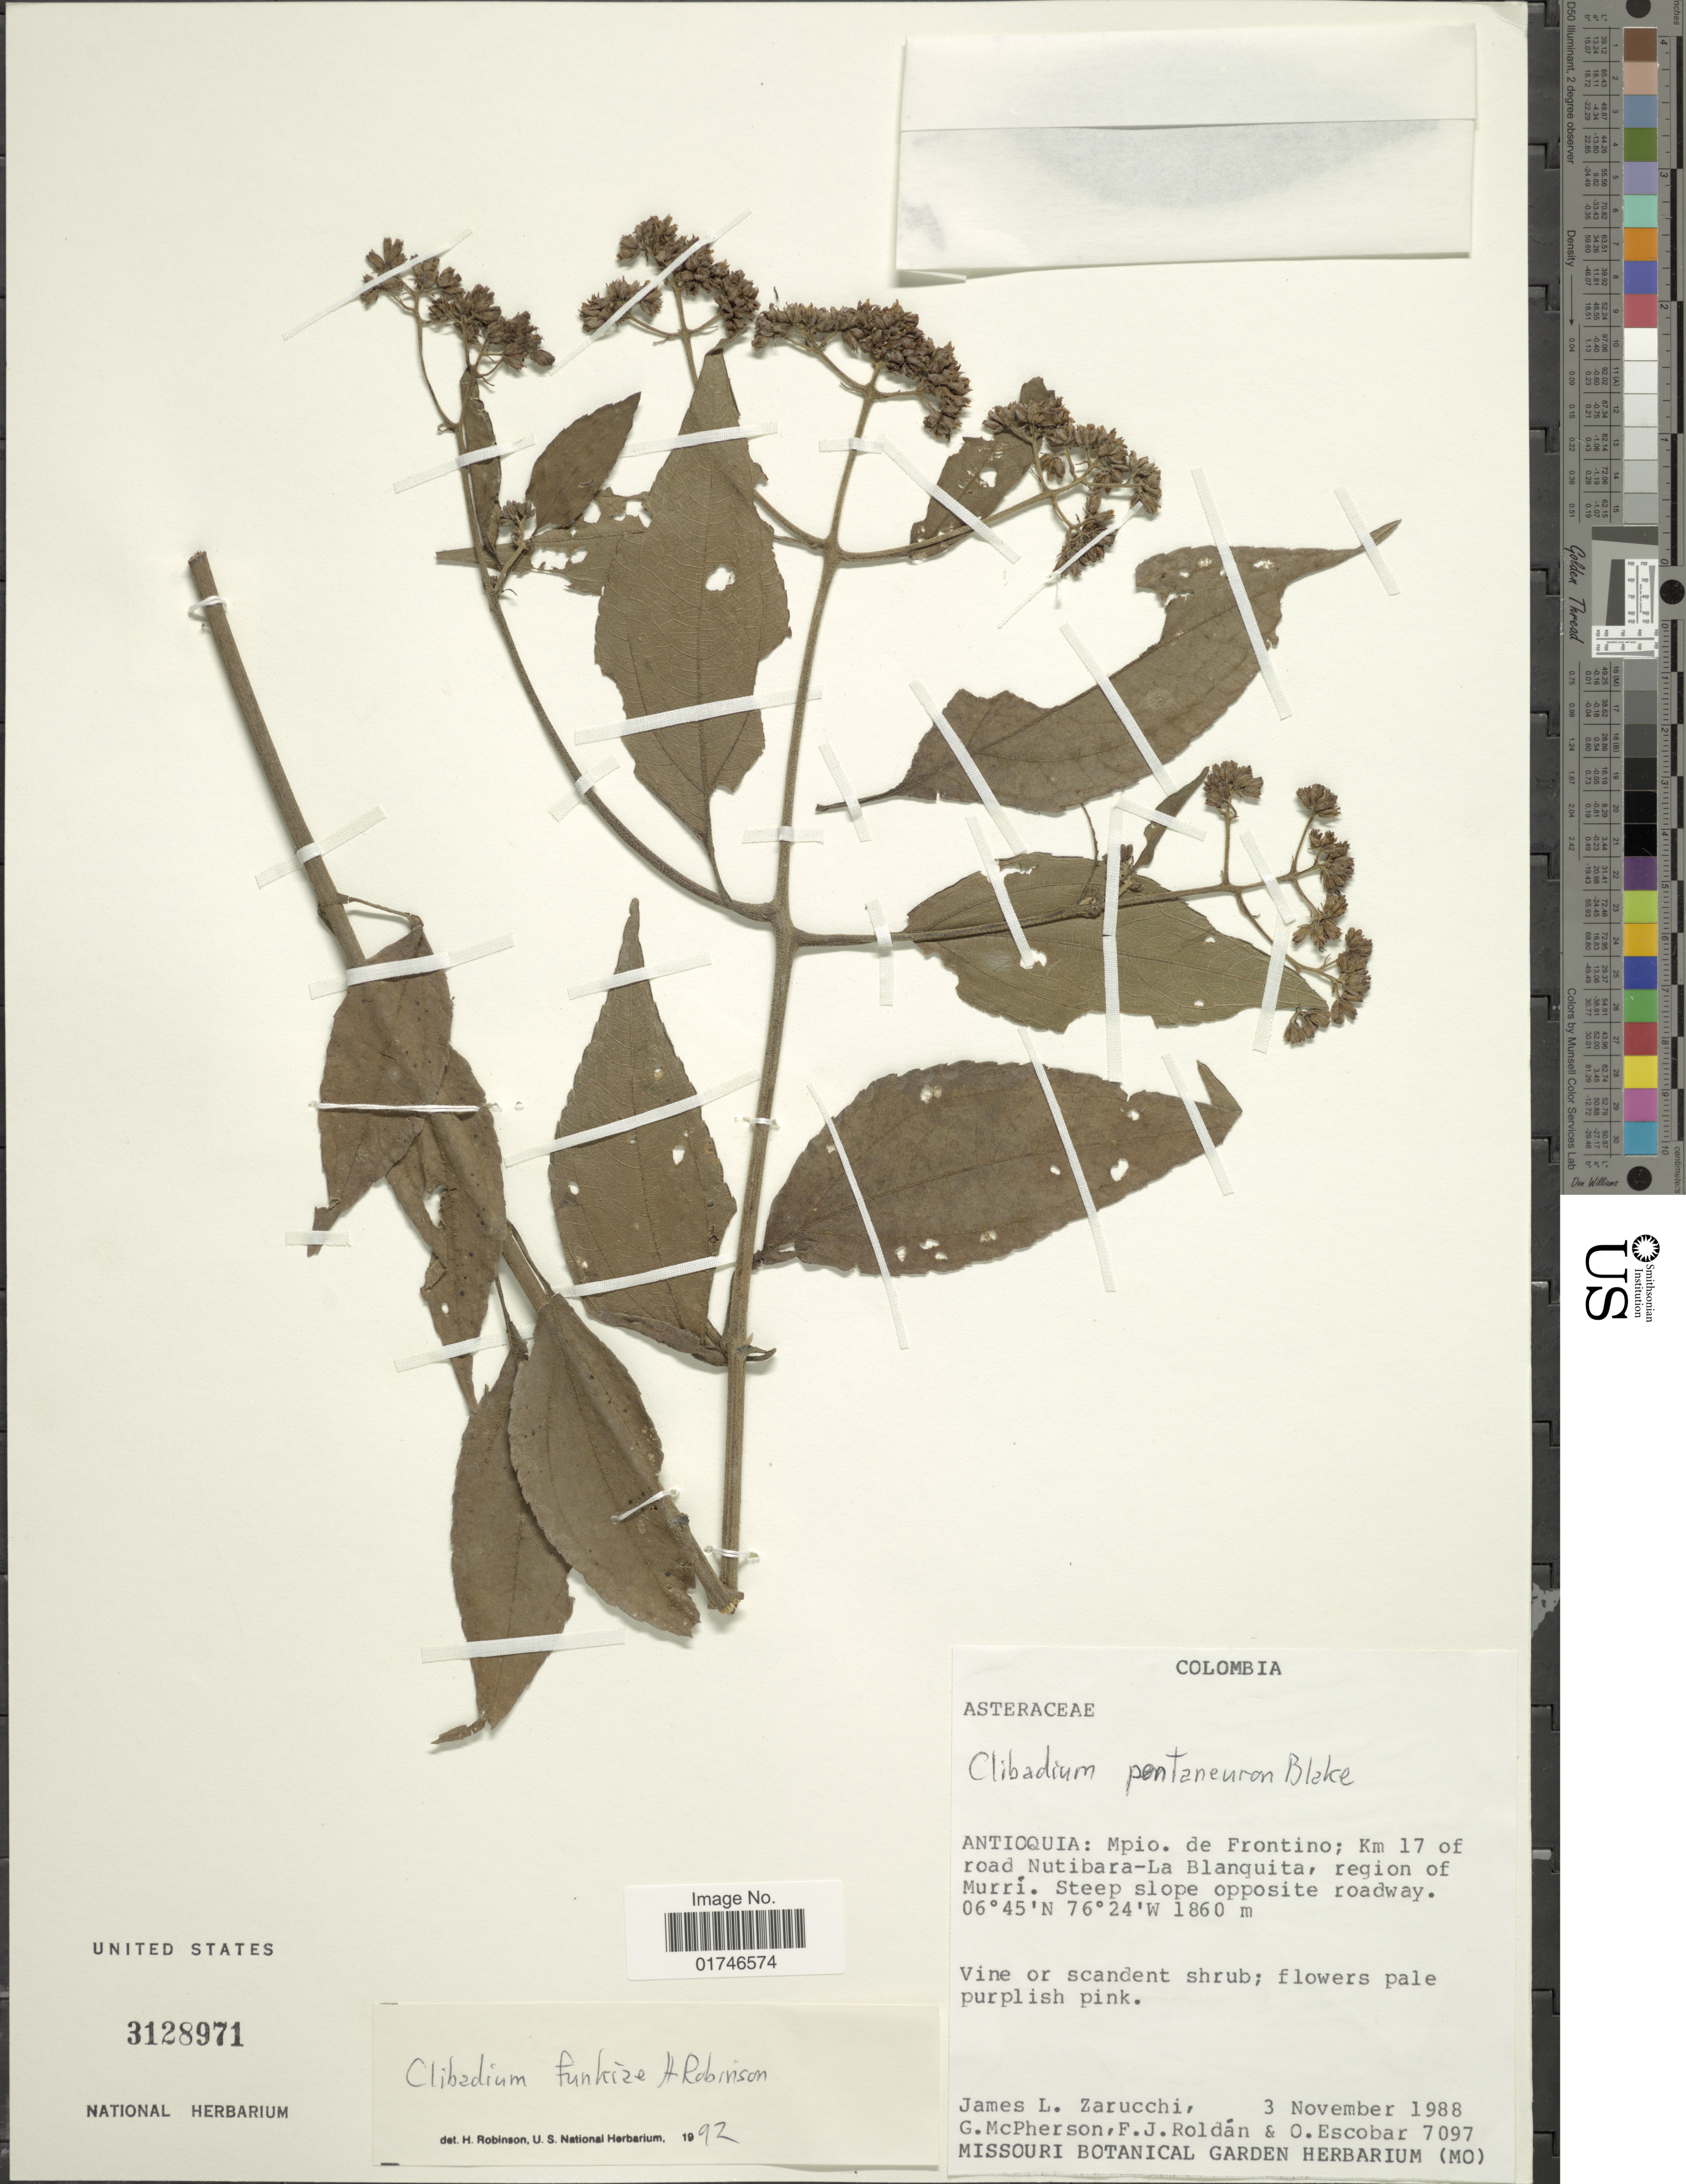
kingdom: Plantae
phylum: Tracheophyta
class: Magnoliopsida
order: Asterales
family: Asteraceae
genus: Clibadium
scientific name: Clibadium funkiae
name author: H. Rob.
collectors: J. L. Zarucchi, G. D. McPherson, F. J. Roldán & O. D. Escobar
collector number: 7097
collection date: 1988-11-03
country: Colombia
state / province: Antioquia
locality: Antioquia: Mpio. de Frontino; Km 17 of road Nutibara-La Blanquita, regio of Murri.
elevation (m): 1860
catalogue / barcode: US 3128971